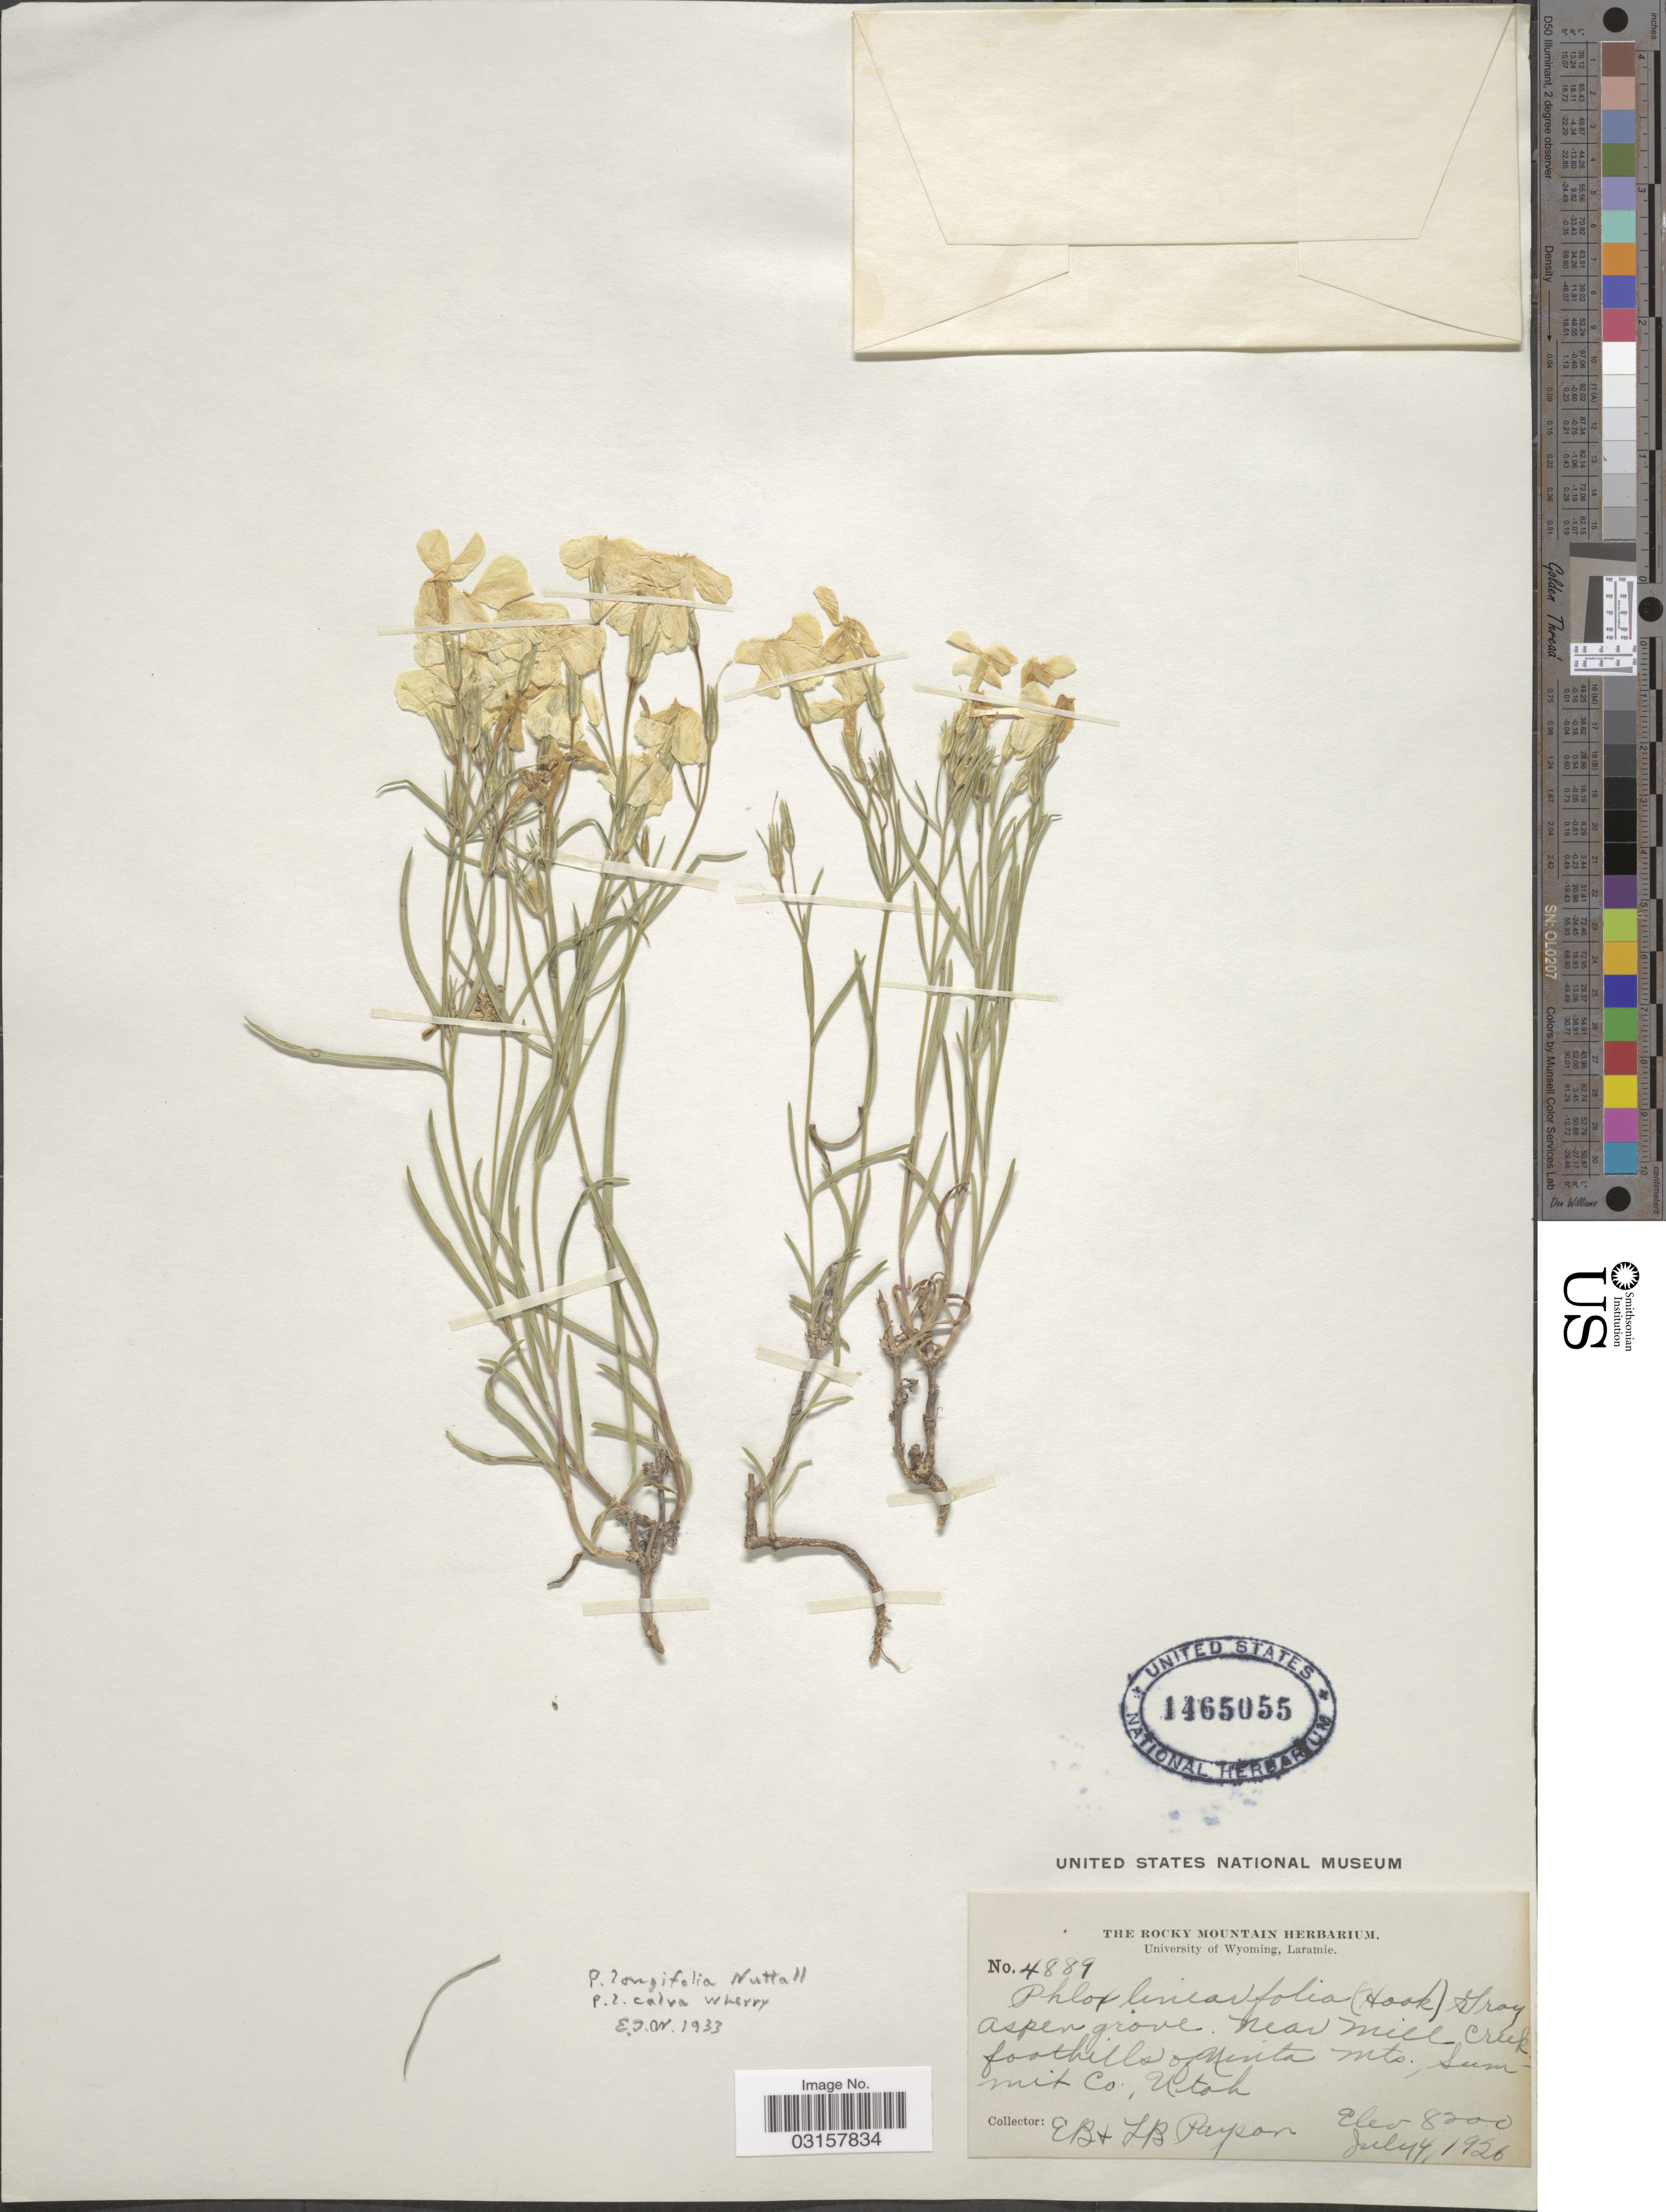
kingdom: Plantae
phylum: Tracheophyta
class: Magnoliopsida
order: Ericales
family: Polemoniaceae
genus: Phlox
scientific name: Phlox longifolia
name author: Nutt.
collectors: E. B. Payson & L. Payson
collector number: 4889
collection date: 1926-07-04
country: United States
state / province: Utah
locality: Gray Aspen grove. Near Mill Creek foothills of Uinta Mts. Summit Co.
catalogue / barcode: US 1465055